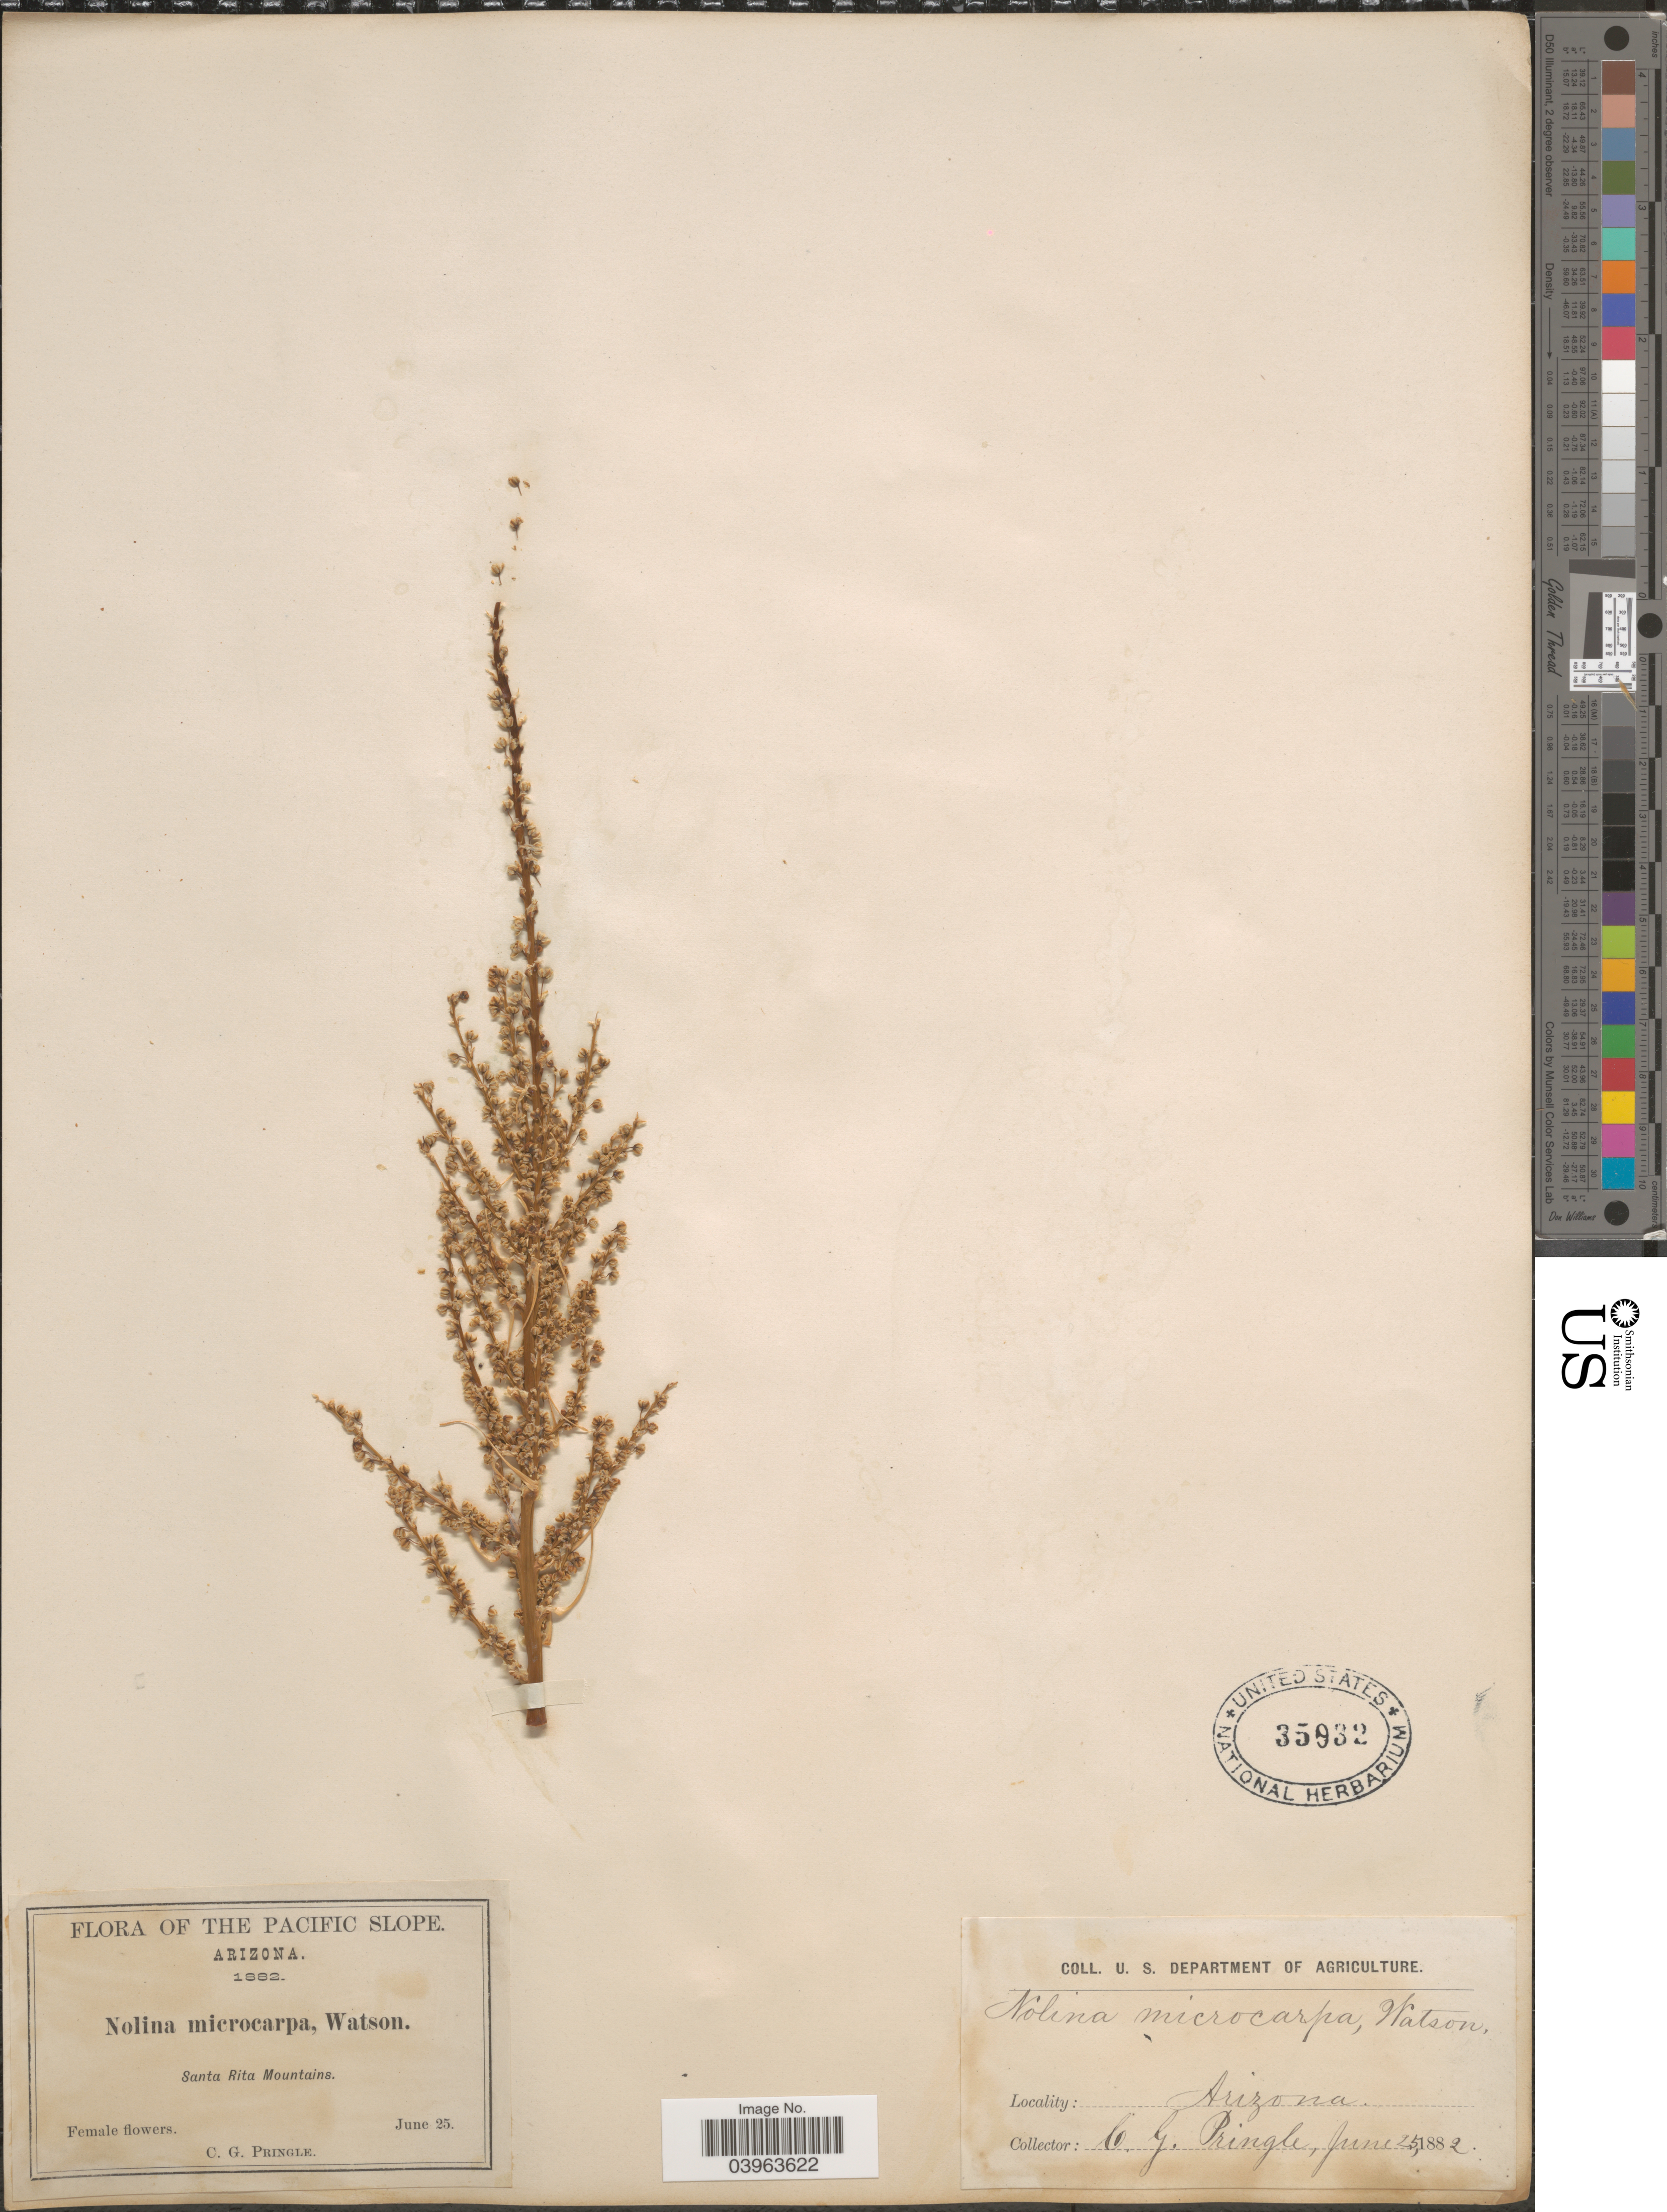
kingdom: Plantae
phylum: Tracheophyta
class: Liliopsida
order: Asparagales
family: Asparagaceae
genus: Nolina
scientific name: Nolina microcarpa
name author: S. Watson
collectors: C. G. Pringle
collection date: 1882-06-25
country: United States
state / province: Arizona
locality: The Pacific Slope. Santa Rita Mountains.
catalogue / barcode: US 35932